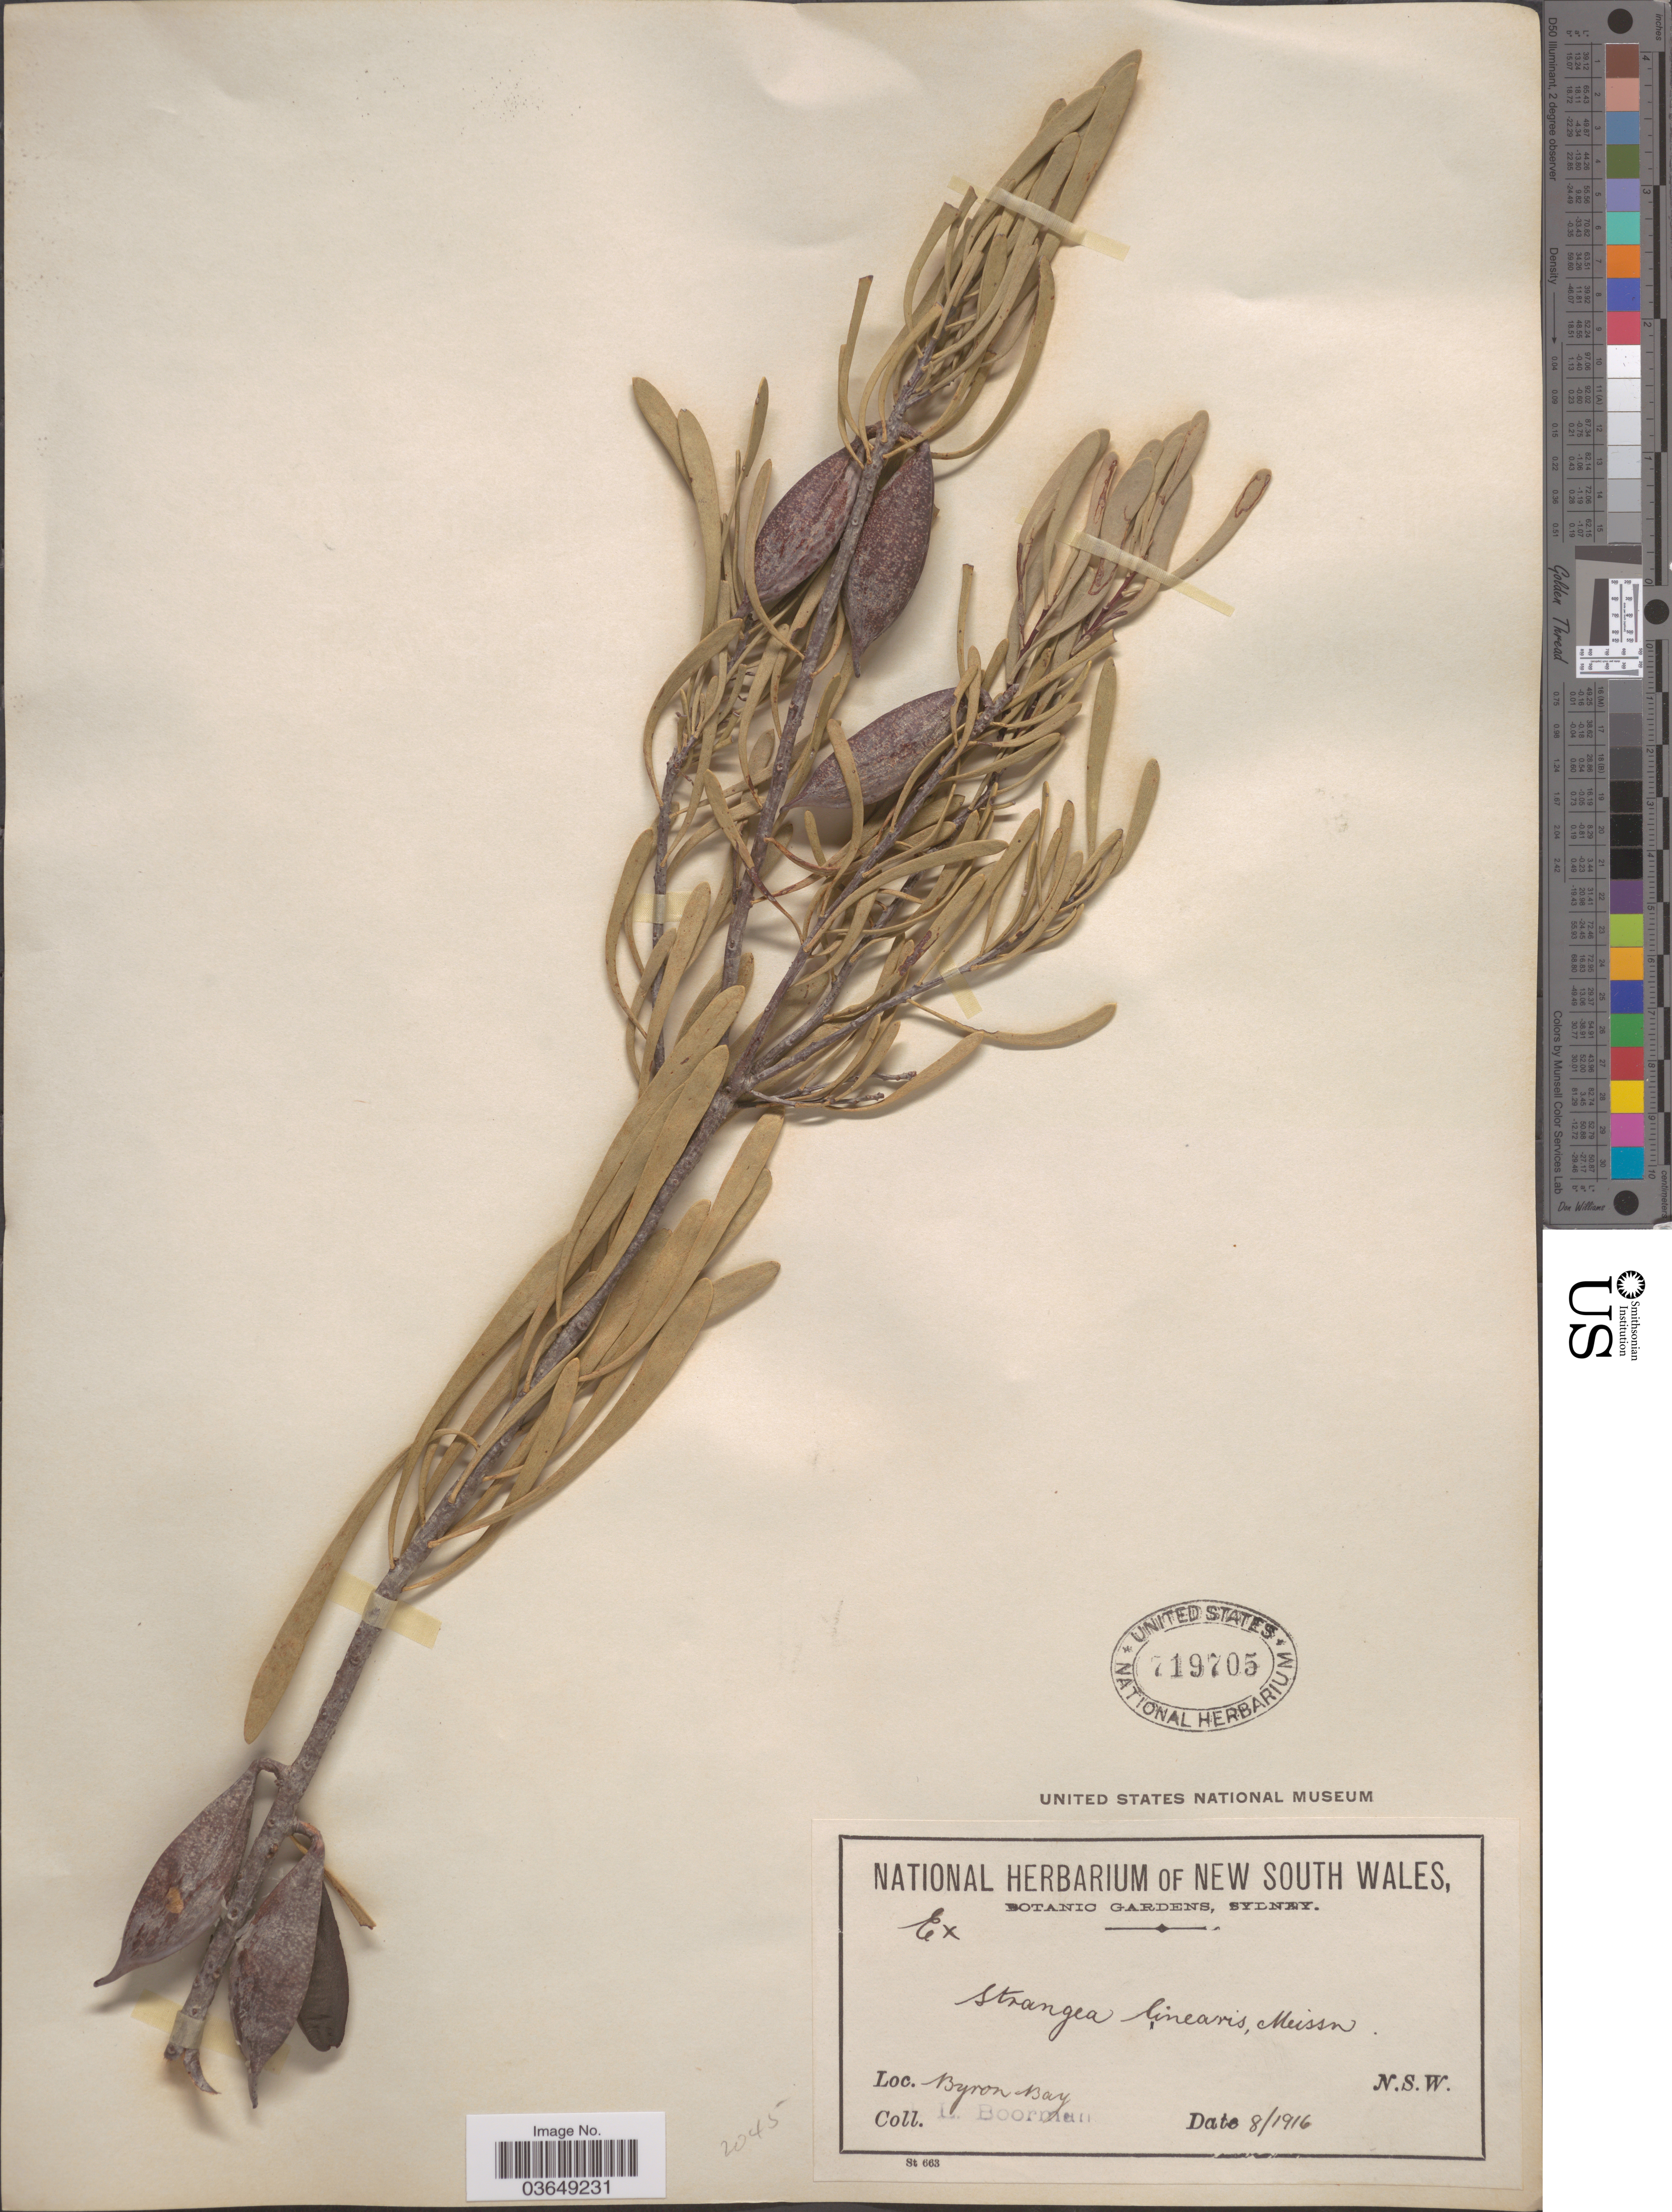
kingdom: Plantae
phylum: Tracheophyta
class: Magnoliopsida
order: Proteales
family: Proteaceae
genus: Strangea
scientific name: Strangea linearis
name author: Meisn.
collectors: J. Boorman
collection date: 1916-08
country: Australia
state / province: New South Wales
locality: Byron Bay.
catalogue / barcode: US 719705